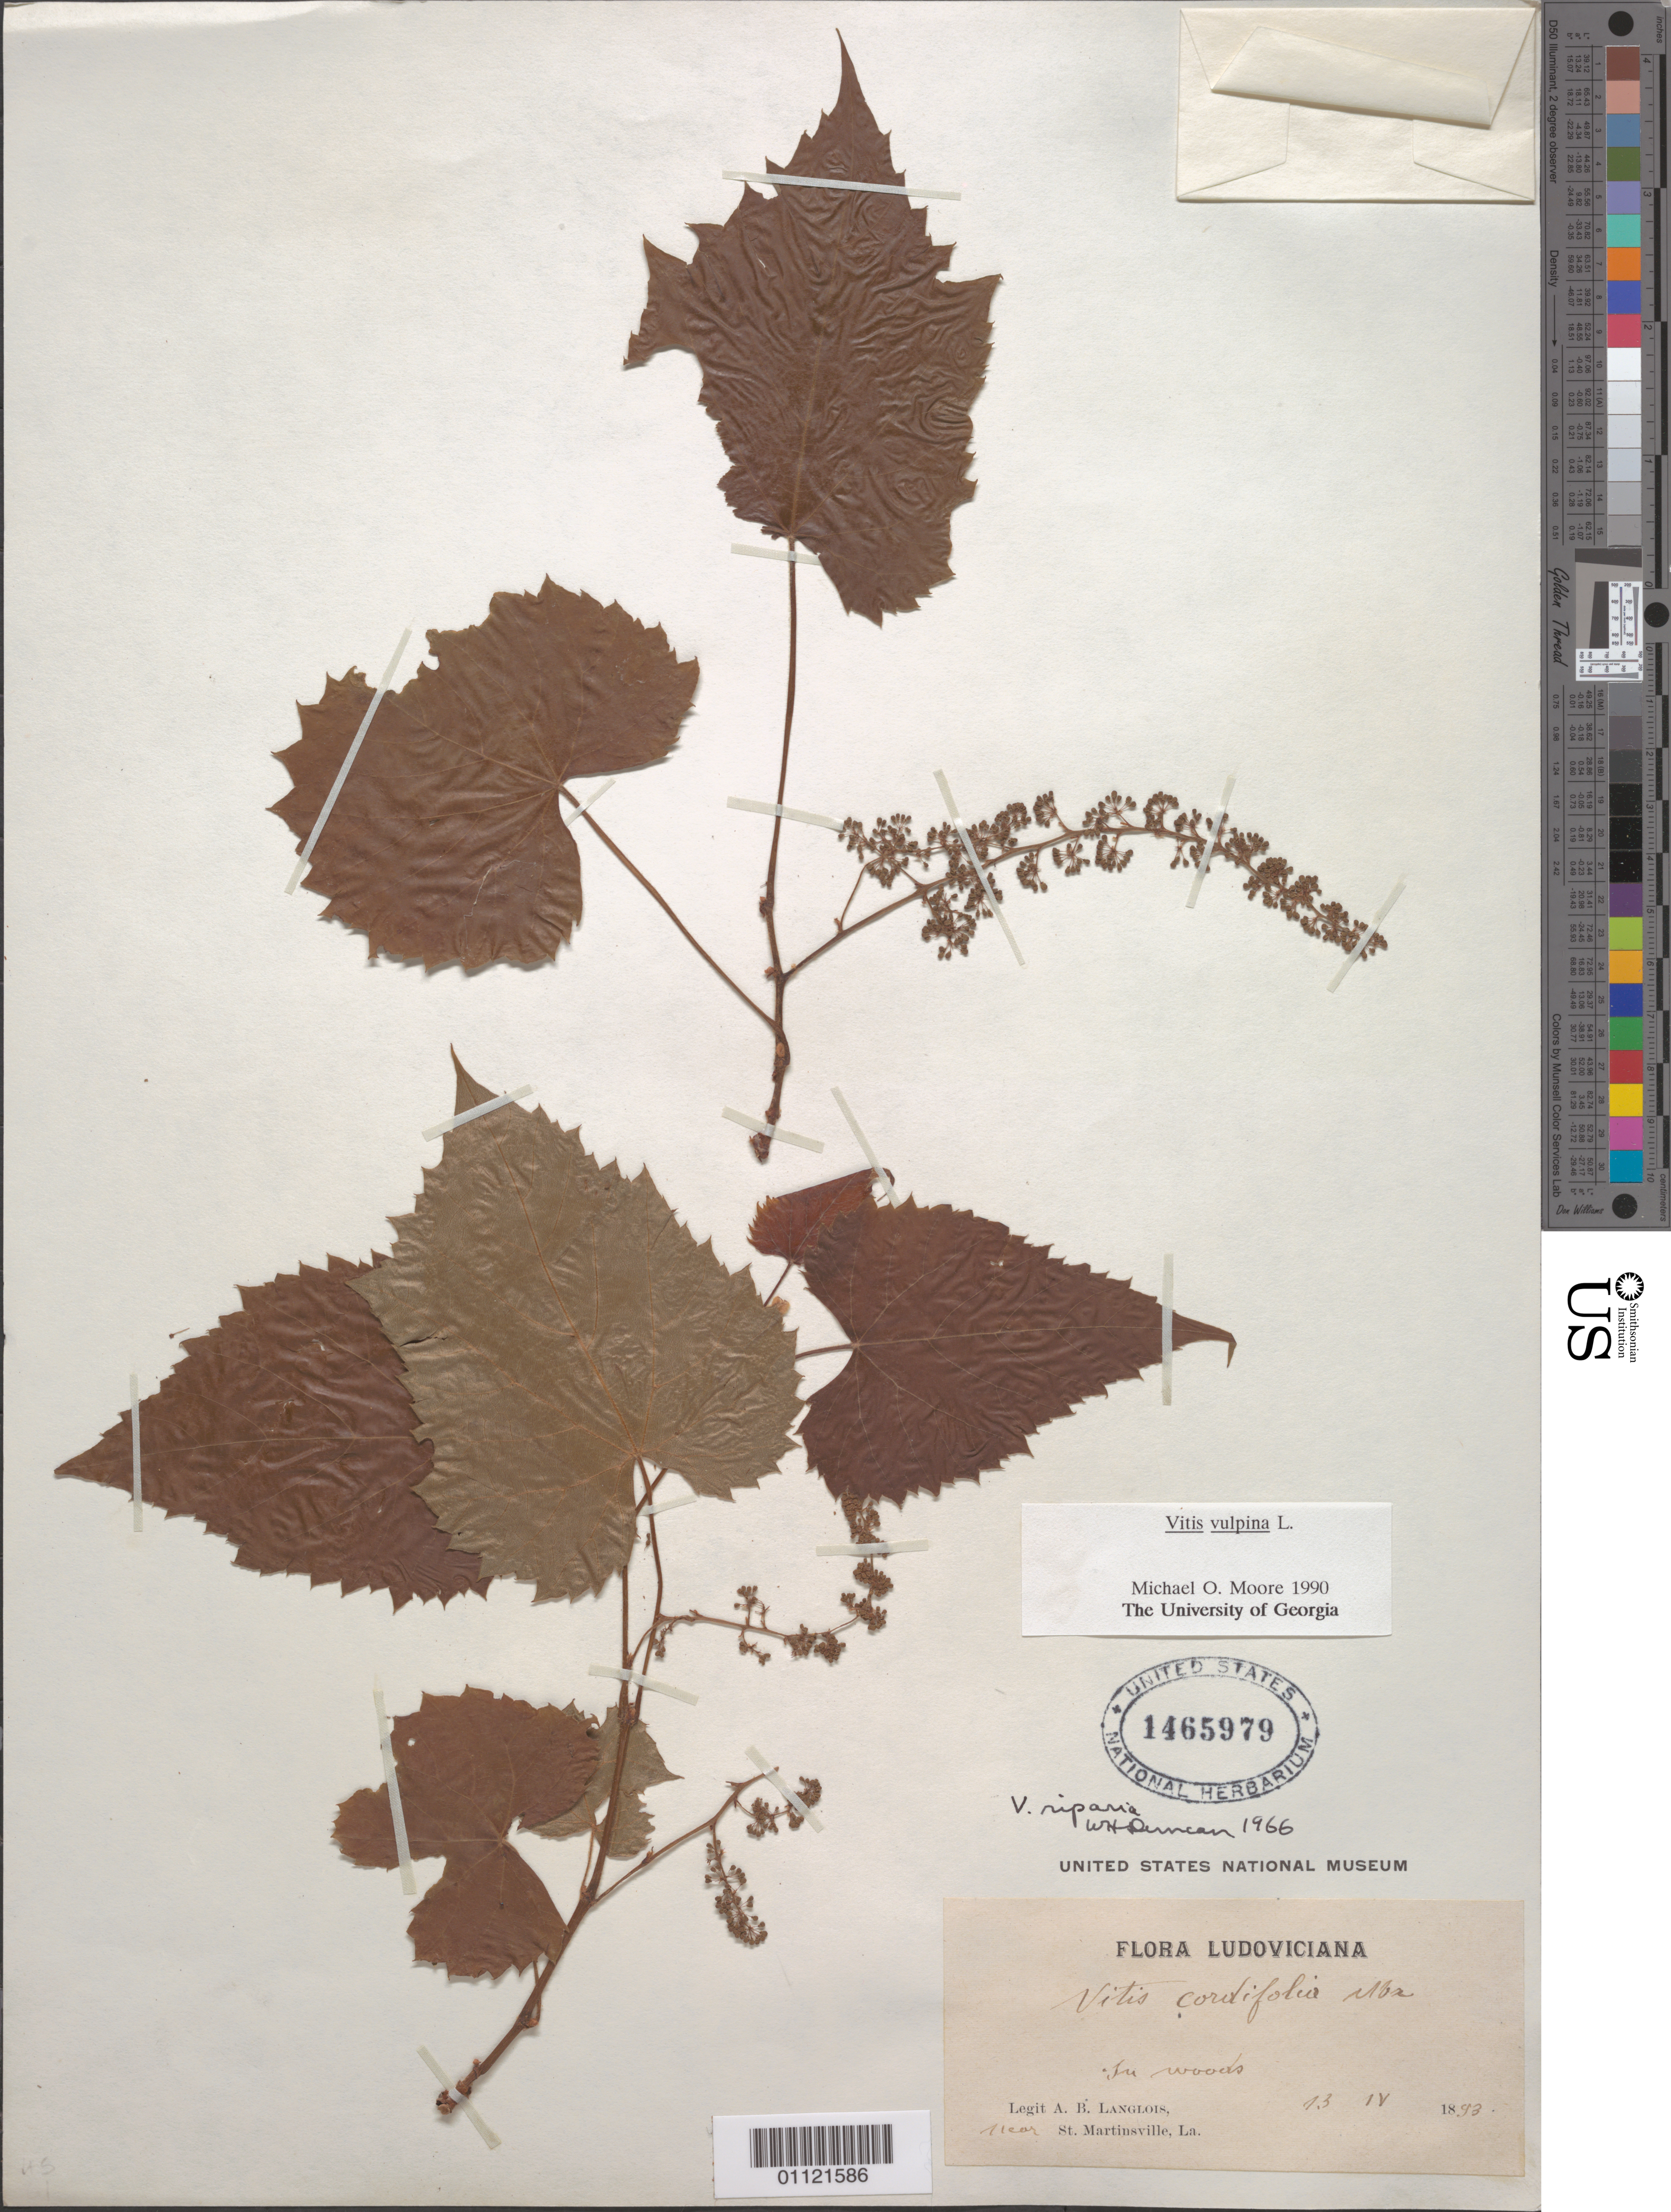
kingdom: Plantae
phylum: Tracheophyta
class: Magnoliopsida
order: Vitales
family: Vitaceae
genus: Vitis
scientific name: Vitis vulpina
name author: L.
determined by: Moore, M. O.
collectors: A. Langlois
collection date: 1893-06-13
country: United States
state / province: Louisiana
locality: St. Martinsville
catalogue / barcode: US 1465979